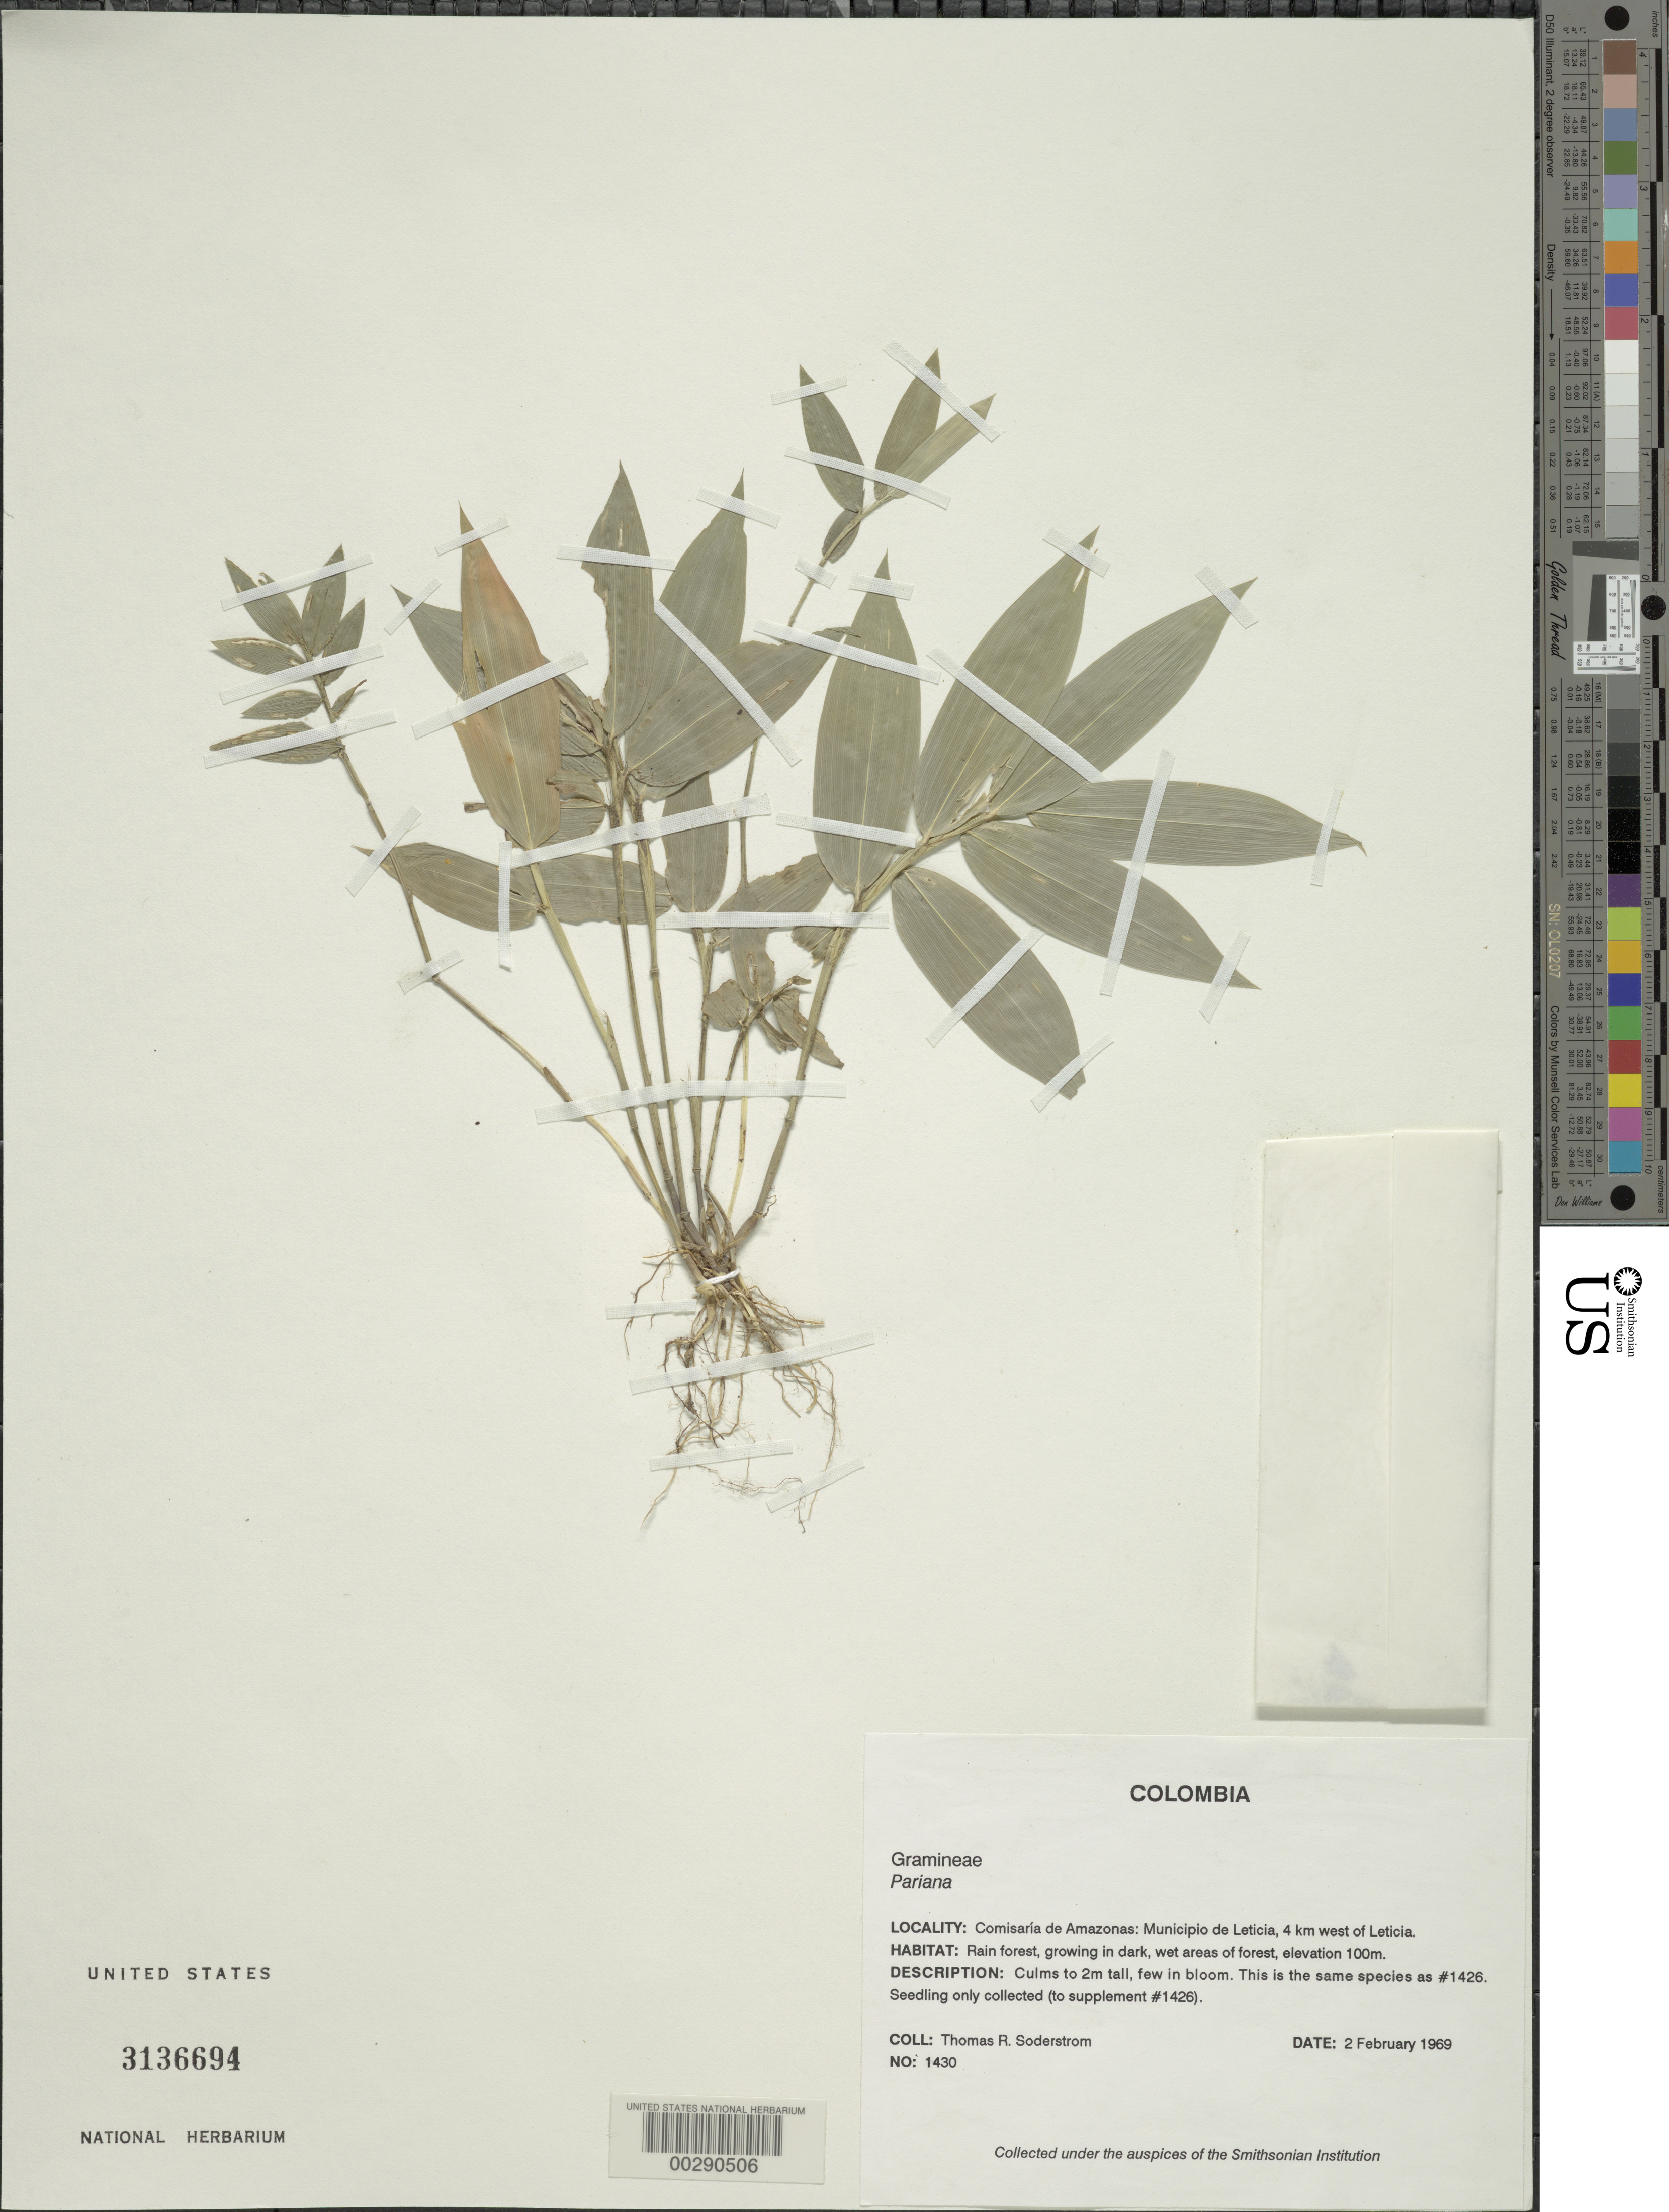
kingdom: Plantae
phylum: Tracheophyta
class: Liliopsida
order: Poales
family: Poaceae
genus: Pariana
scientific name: Pariana sp.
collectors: T. R. Soderstrom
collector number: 1430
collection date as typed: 02 Feb 1969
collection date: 1969-02-02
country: Colombia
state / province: Amazônas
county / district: Leticia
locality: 4 km W of Leticia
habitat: Rain forest, growing in dark, wet areas of forest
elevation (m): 100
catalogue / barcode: US 3136694